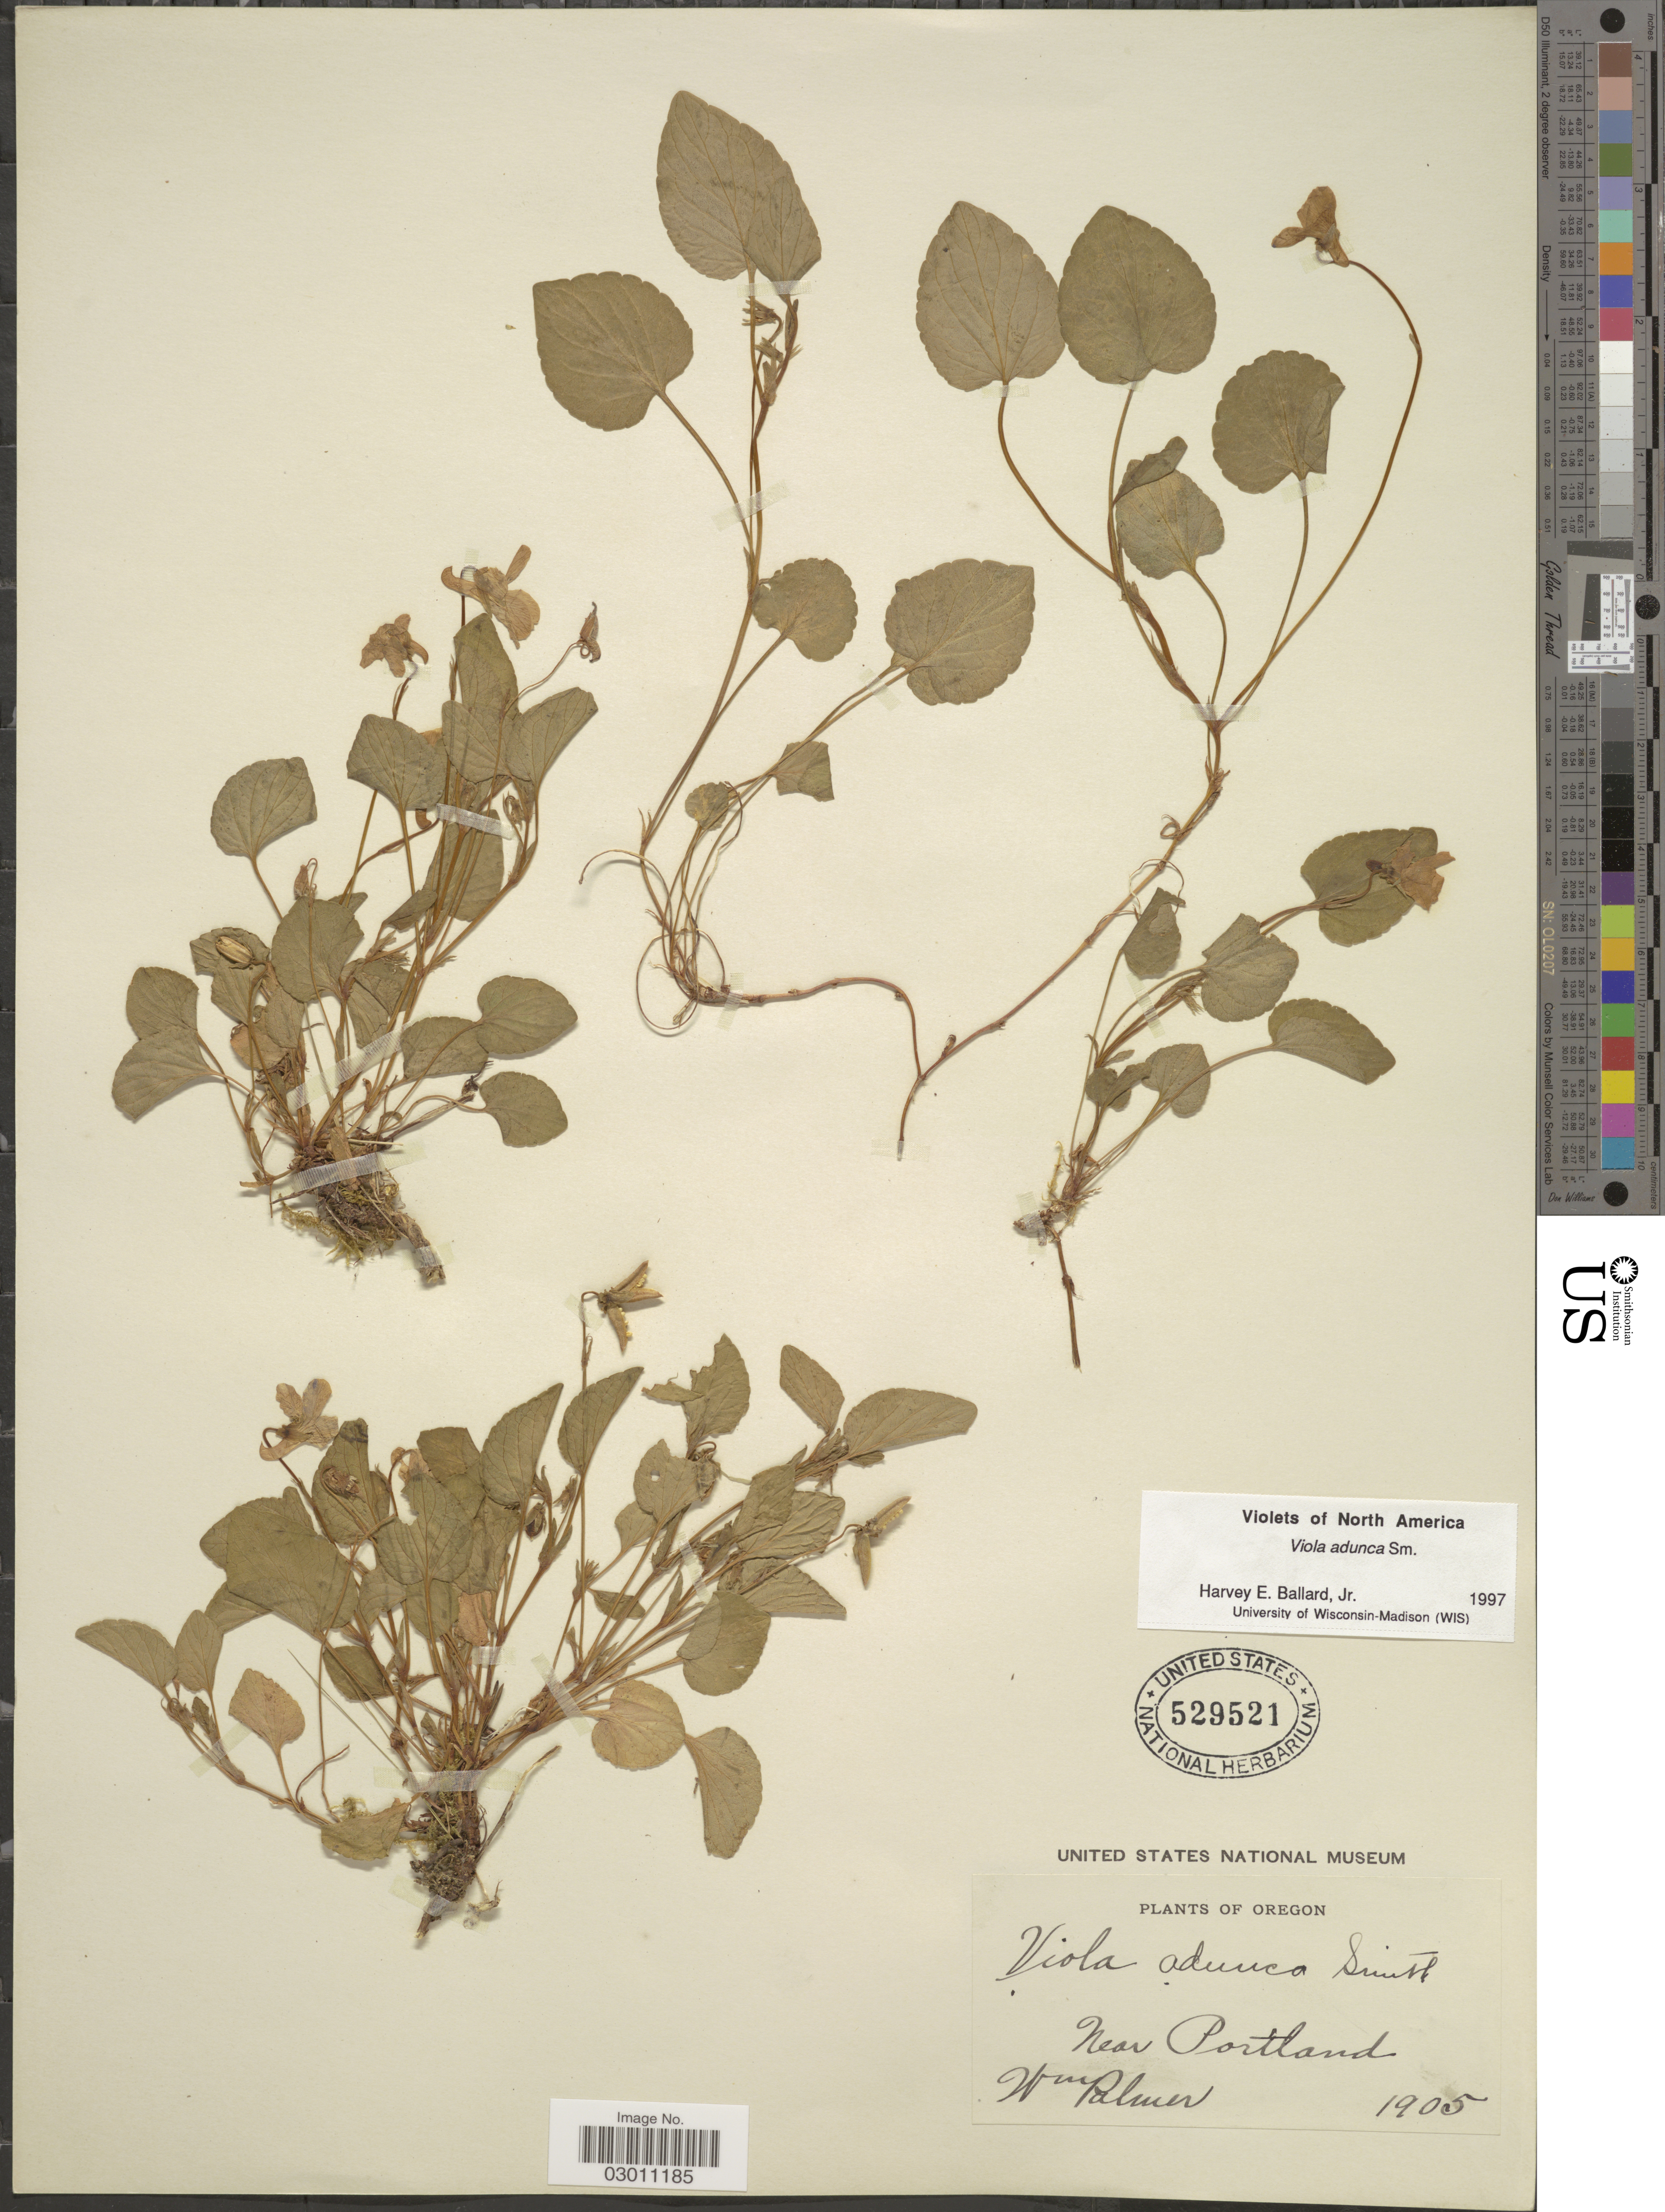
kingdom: Plantae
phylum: Tracheophyta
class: Magnoliopsida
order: Malpighiales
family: Violaceae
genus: Viola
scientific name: Viola adunca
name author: Sm.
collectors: W. Palmer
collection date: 1905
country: United States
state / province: Oregon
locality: Near Portland.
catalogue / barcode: US 529521